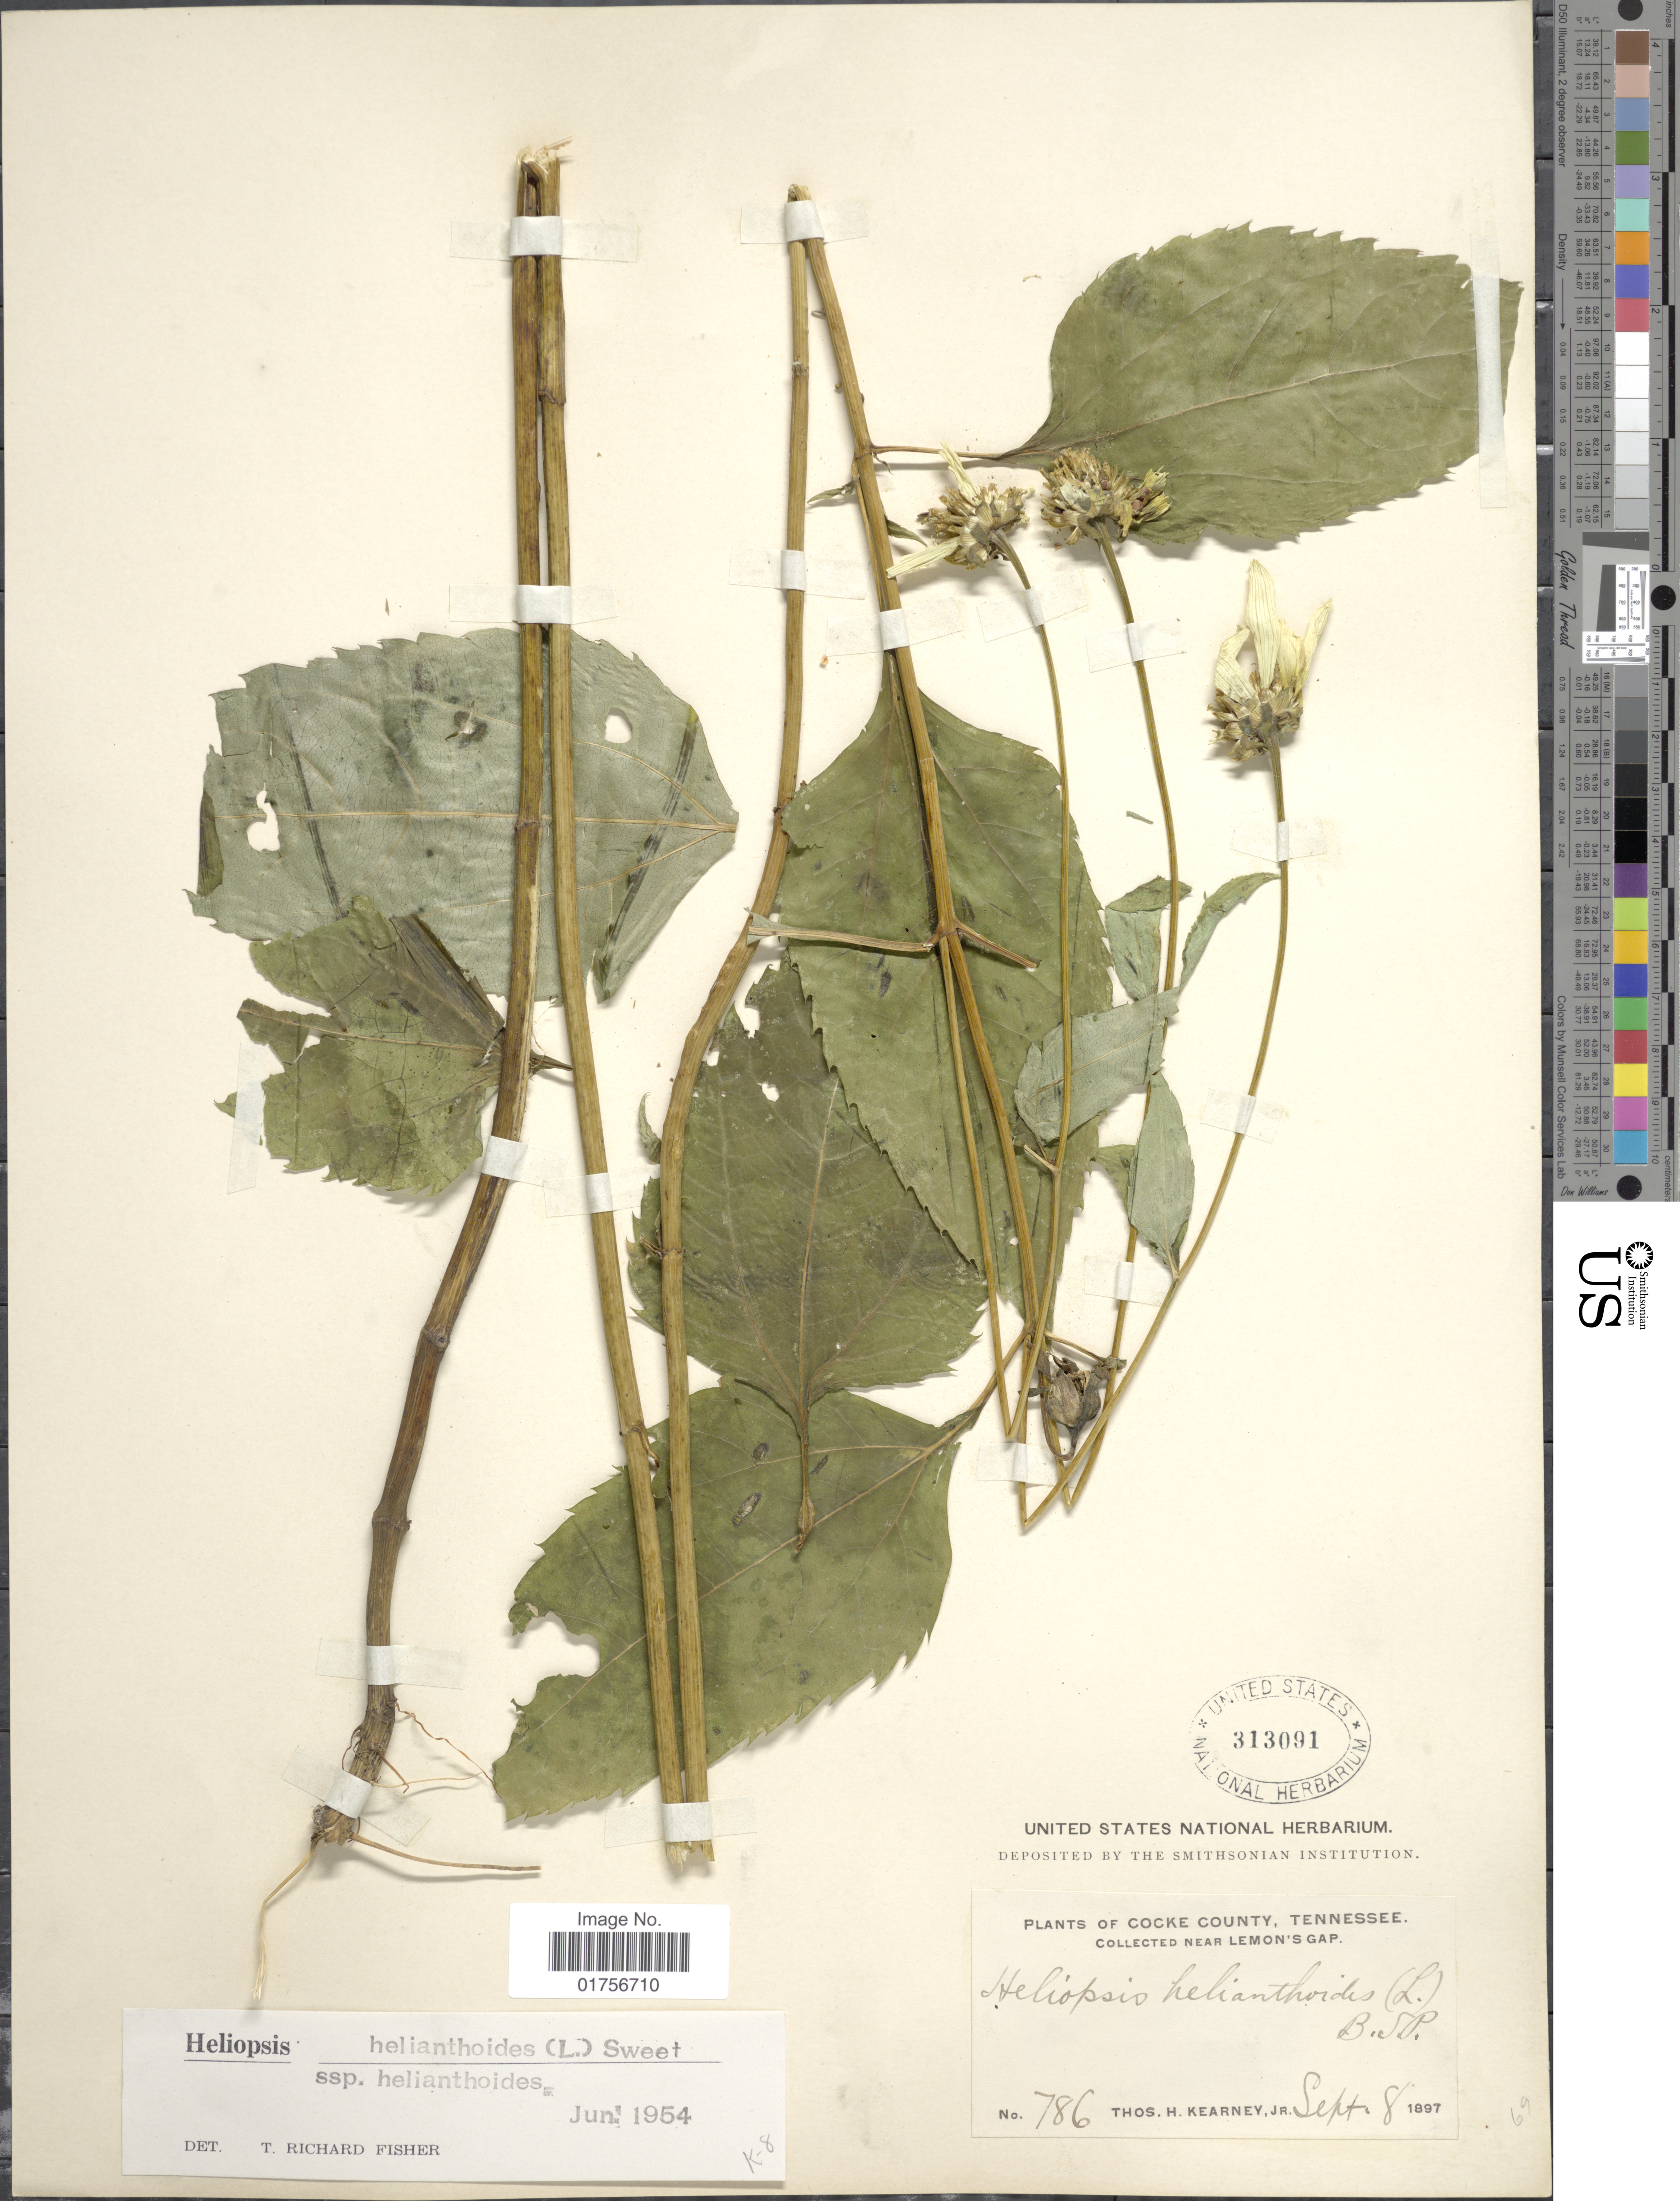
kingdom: Plantae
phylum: Tracheophyta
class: Magnoliopsida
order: Asterales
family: Asteraceae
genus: Heliopsis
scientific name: Heliopsis helianthoides subsp. helianthoides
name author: (L.) Sweet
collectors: T. H. Kearney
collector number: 786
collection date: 1897-09-08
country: United States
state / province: Tennessee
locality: Cocke County, Tennessee, Near Lemon's Gap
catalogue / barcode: US 313091